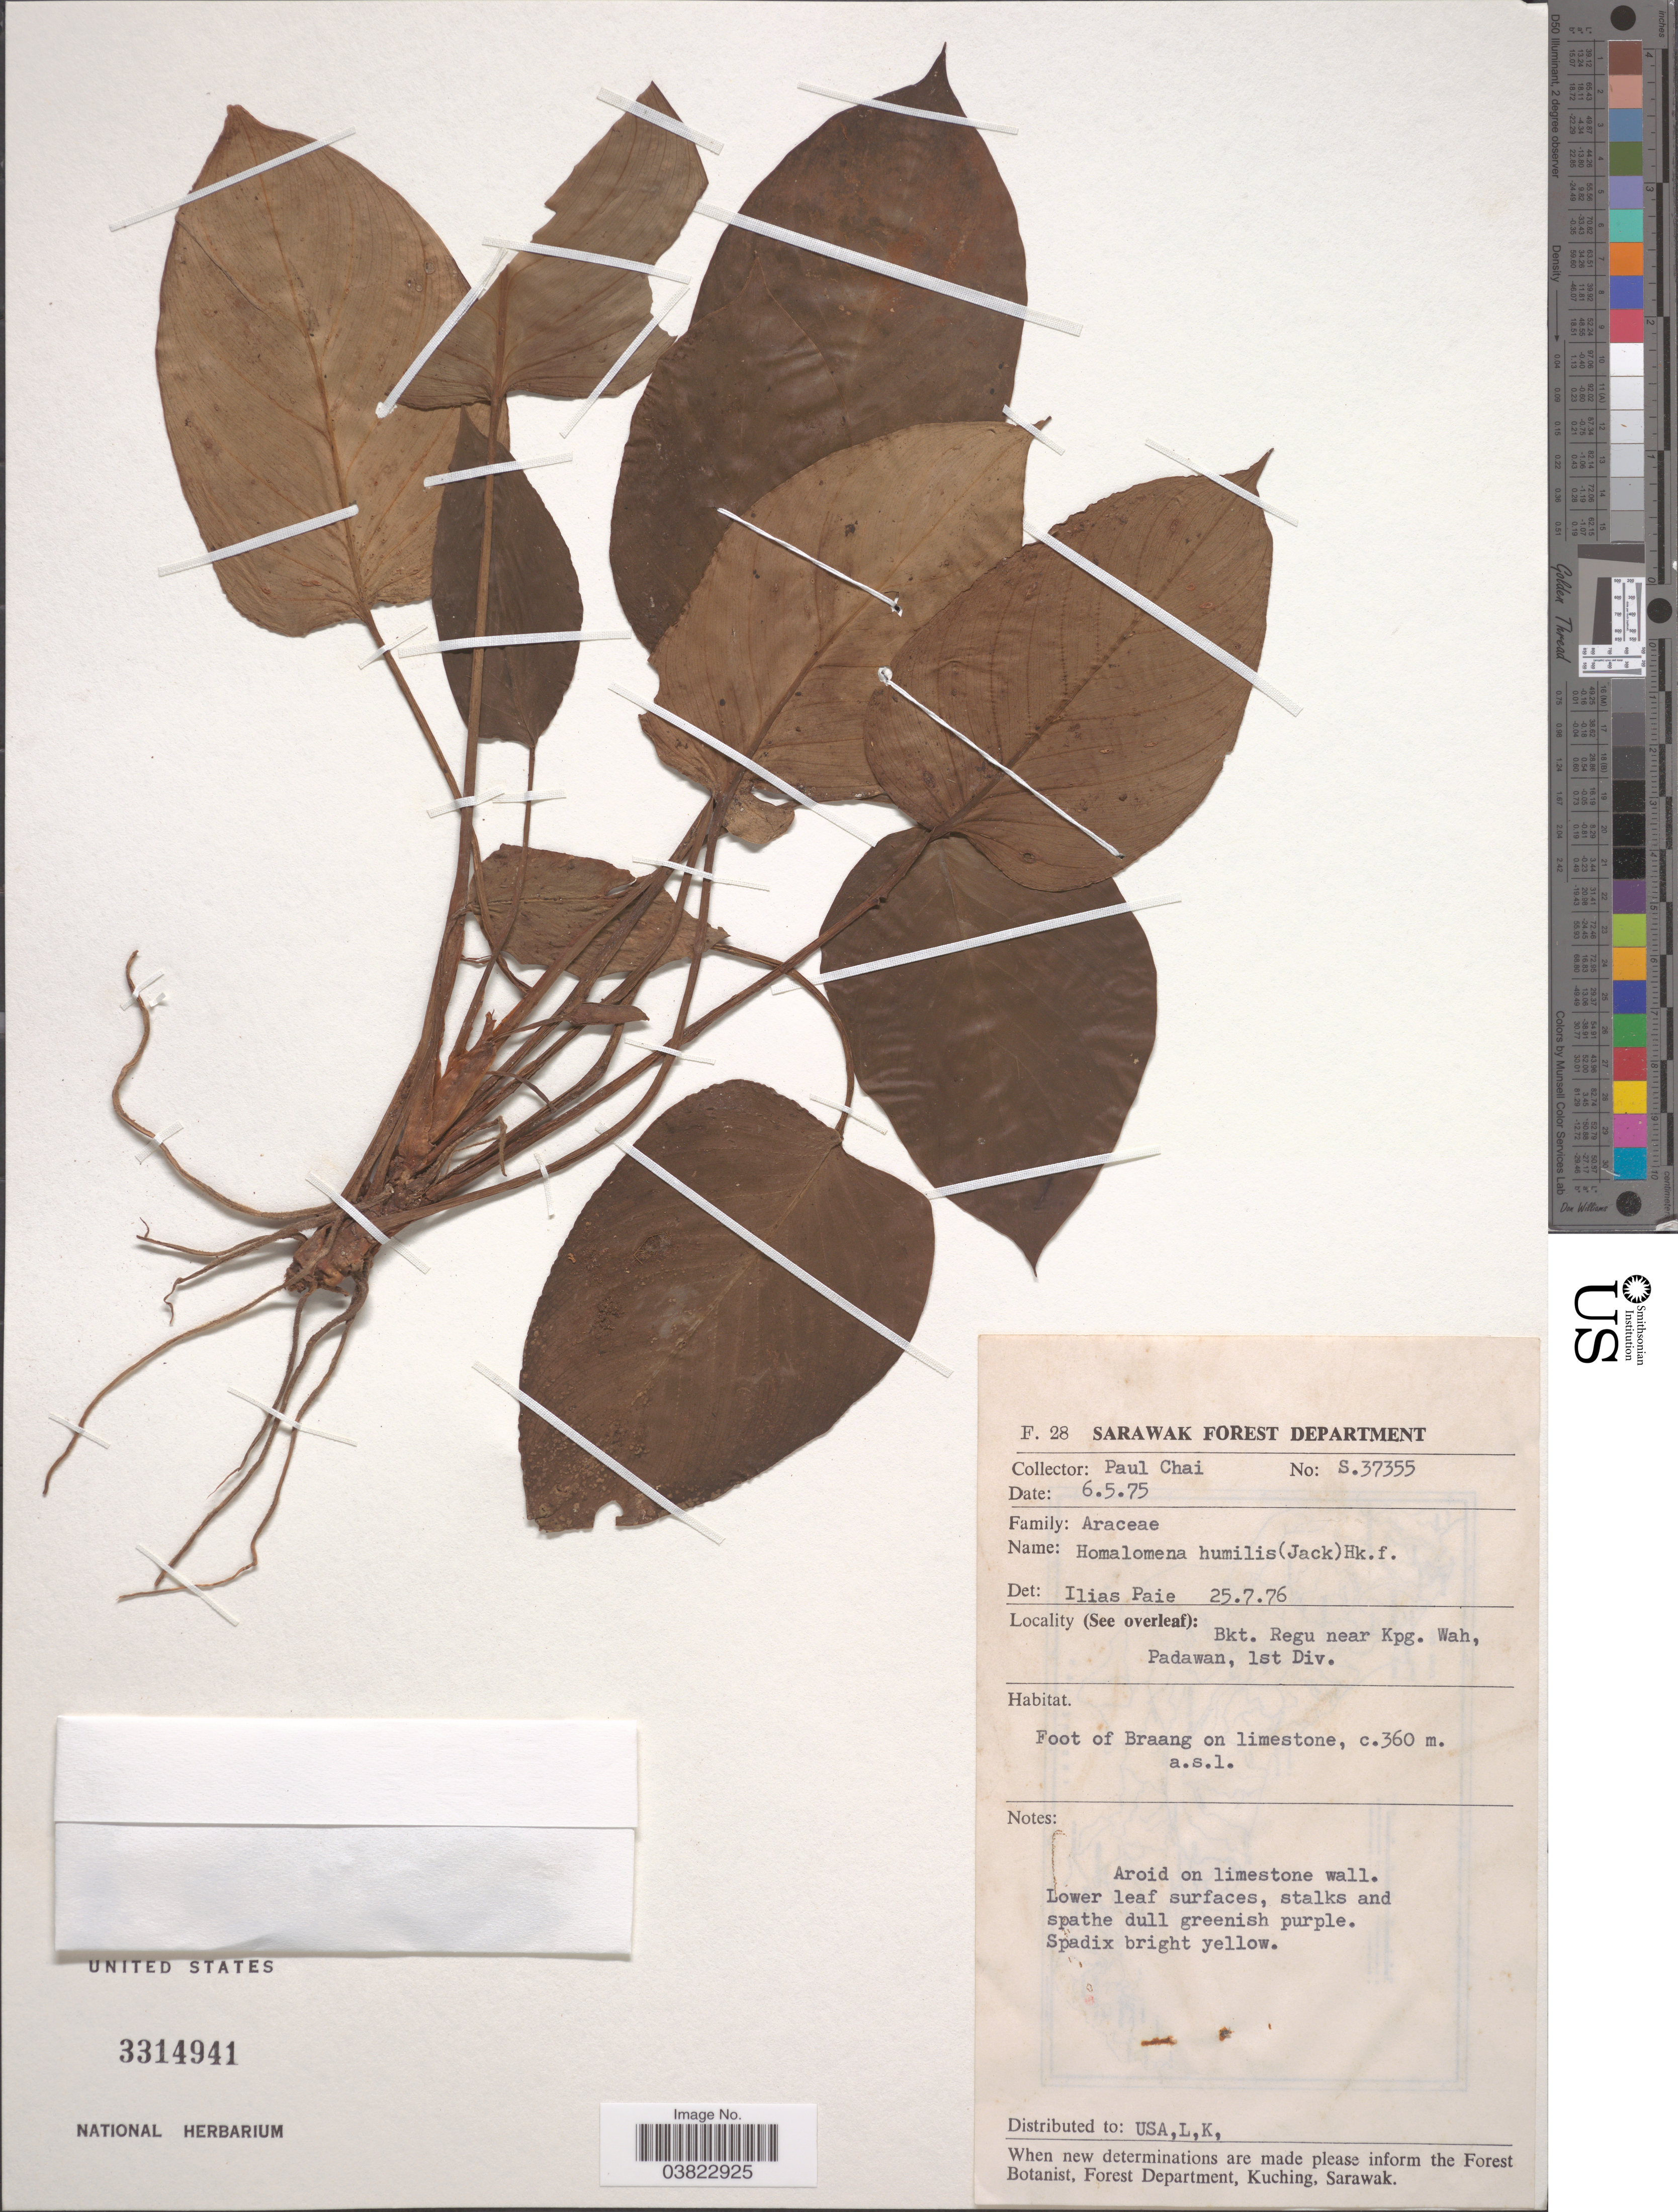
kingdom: Plantae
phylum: Tracheophyta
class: Liliopsida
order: Alismatales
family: Araceae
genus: Homalomena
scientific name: Homalomena humilis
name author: (Jack) Hook. f.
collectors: P. Chai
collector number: S.37355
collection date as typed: Transcribed d/m/y: 6/5/75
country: Malaysia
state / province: Sarawak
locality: Bkt. Regu near Kpg. Wah, Padawan, 1st Div.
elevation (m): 360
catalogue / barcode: US 3314941